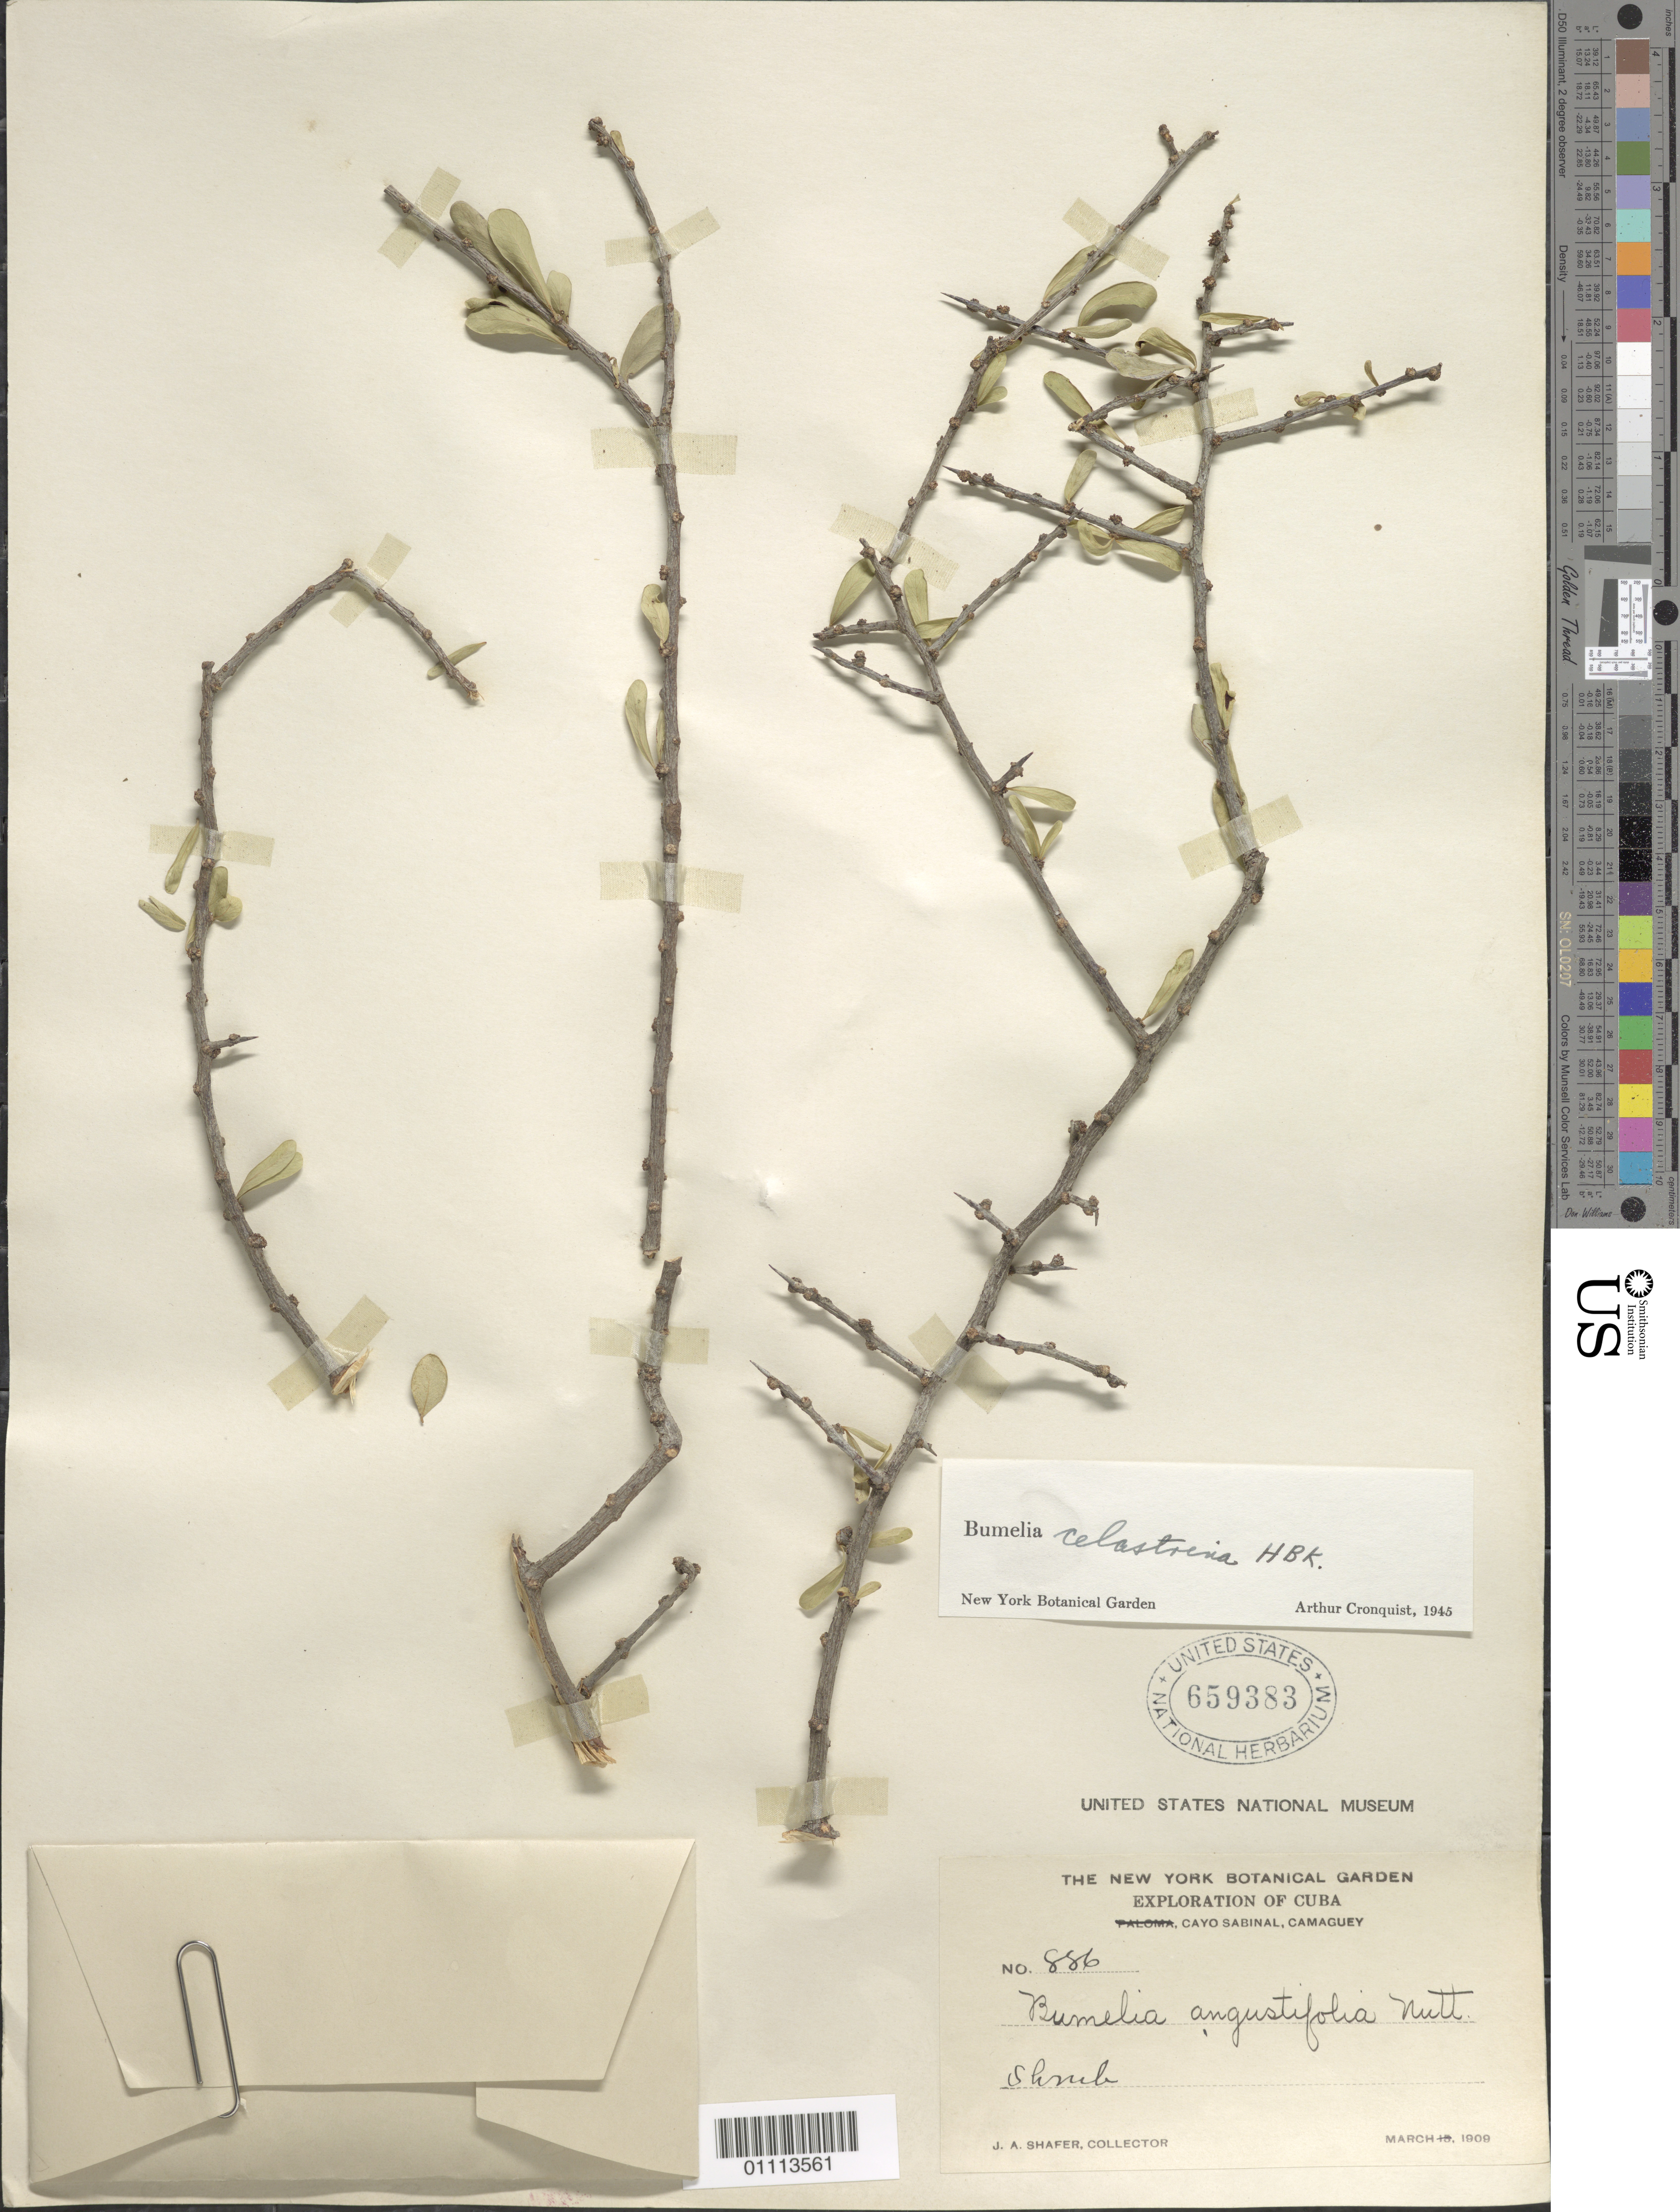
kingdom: Plantae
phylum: Tracheophyta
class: Magnoliopsida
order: Ericales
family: Sapotaceae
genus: Sideroxylon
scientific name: Sideroxylon celastrinum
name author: (Kunth) T.D. Penn.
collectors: J. A. Shafer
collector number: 886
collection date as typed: Mar 1909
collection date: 1909-03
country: Cuba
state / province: Camagüey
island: Cuba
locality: Cayo Sabinal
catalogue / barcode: US 659383